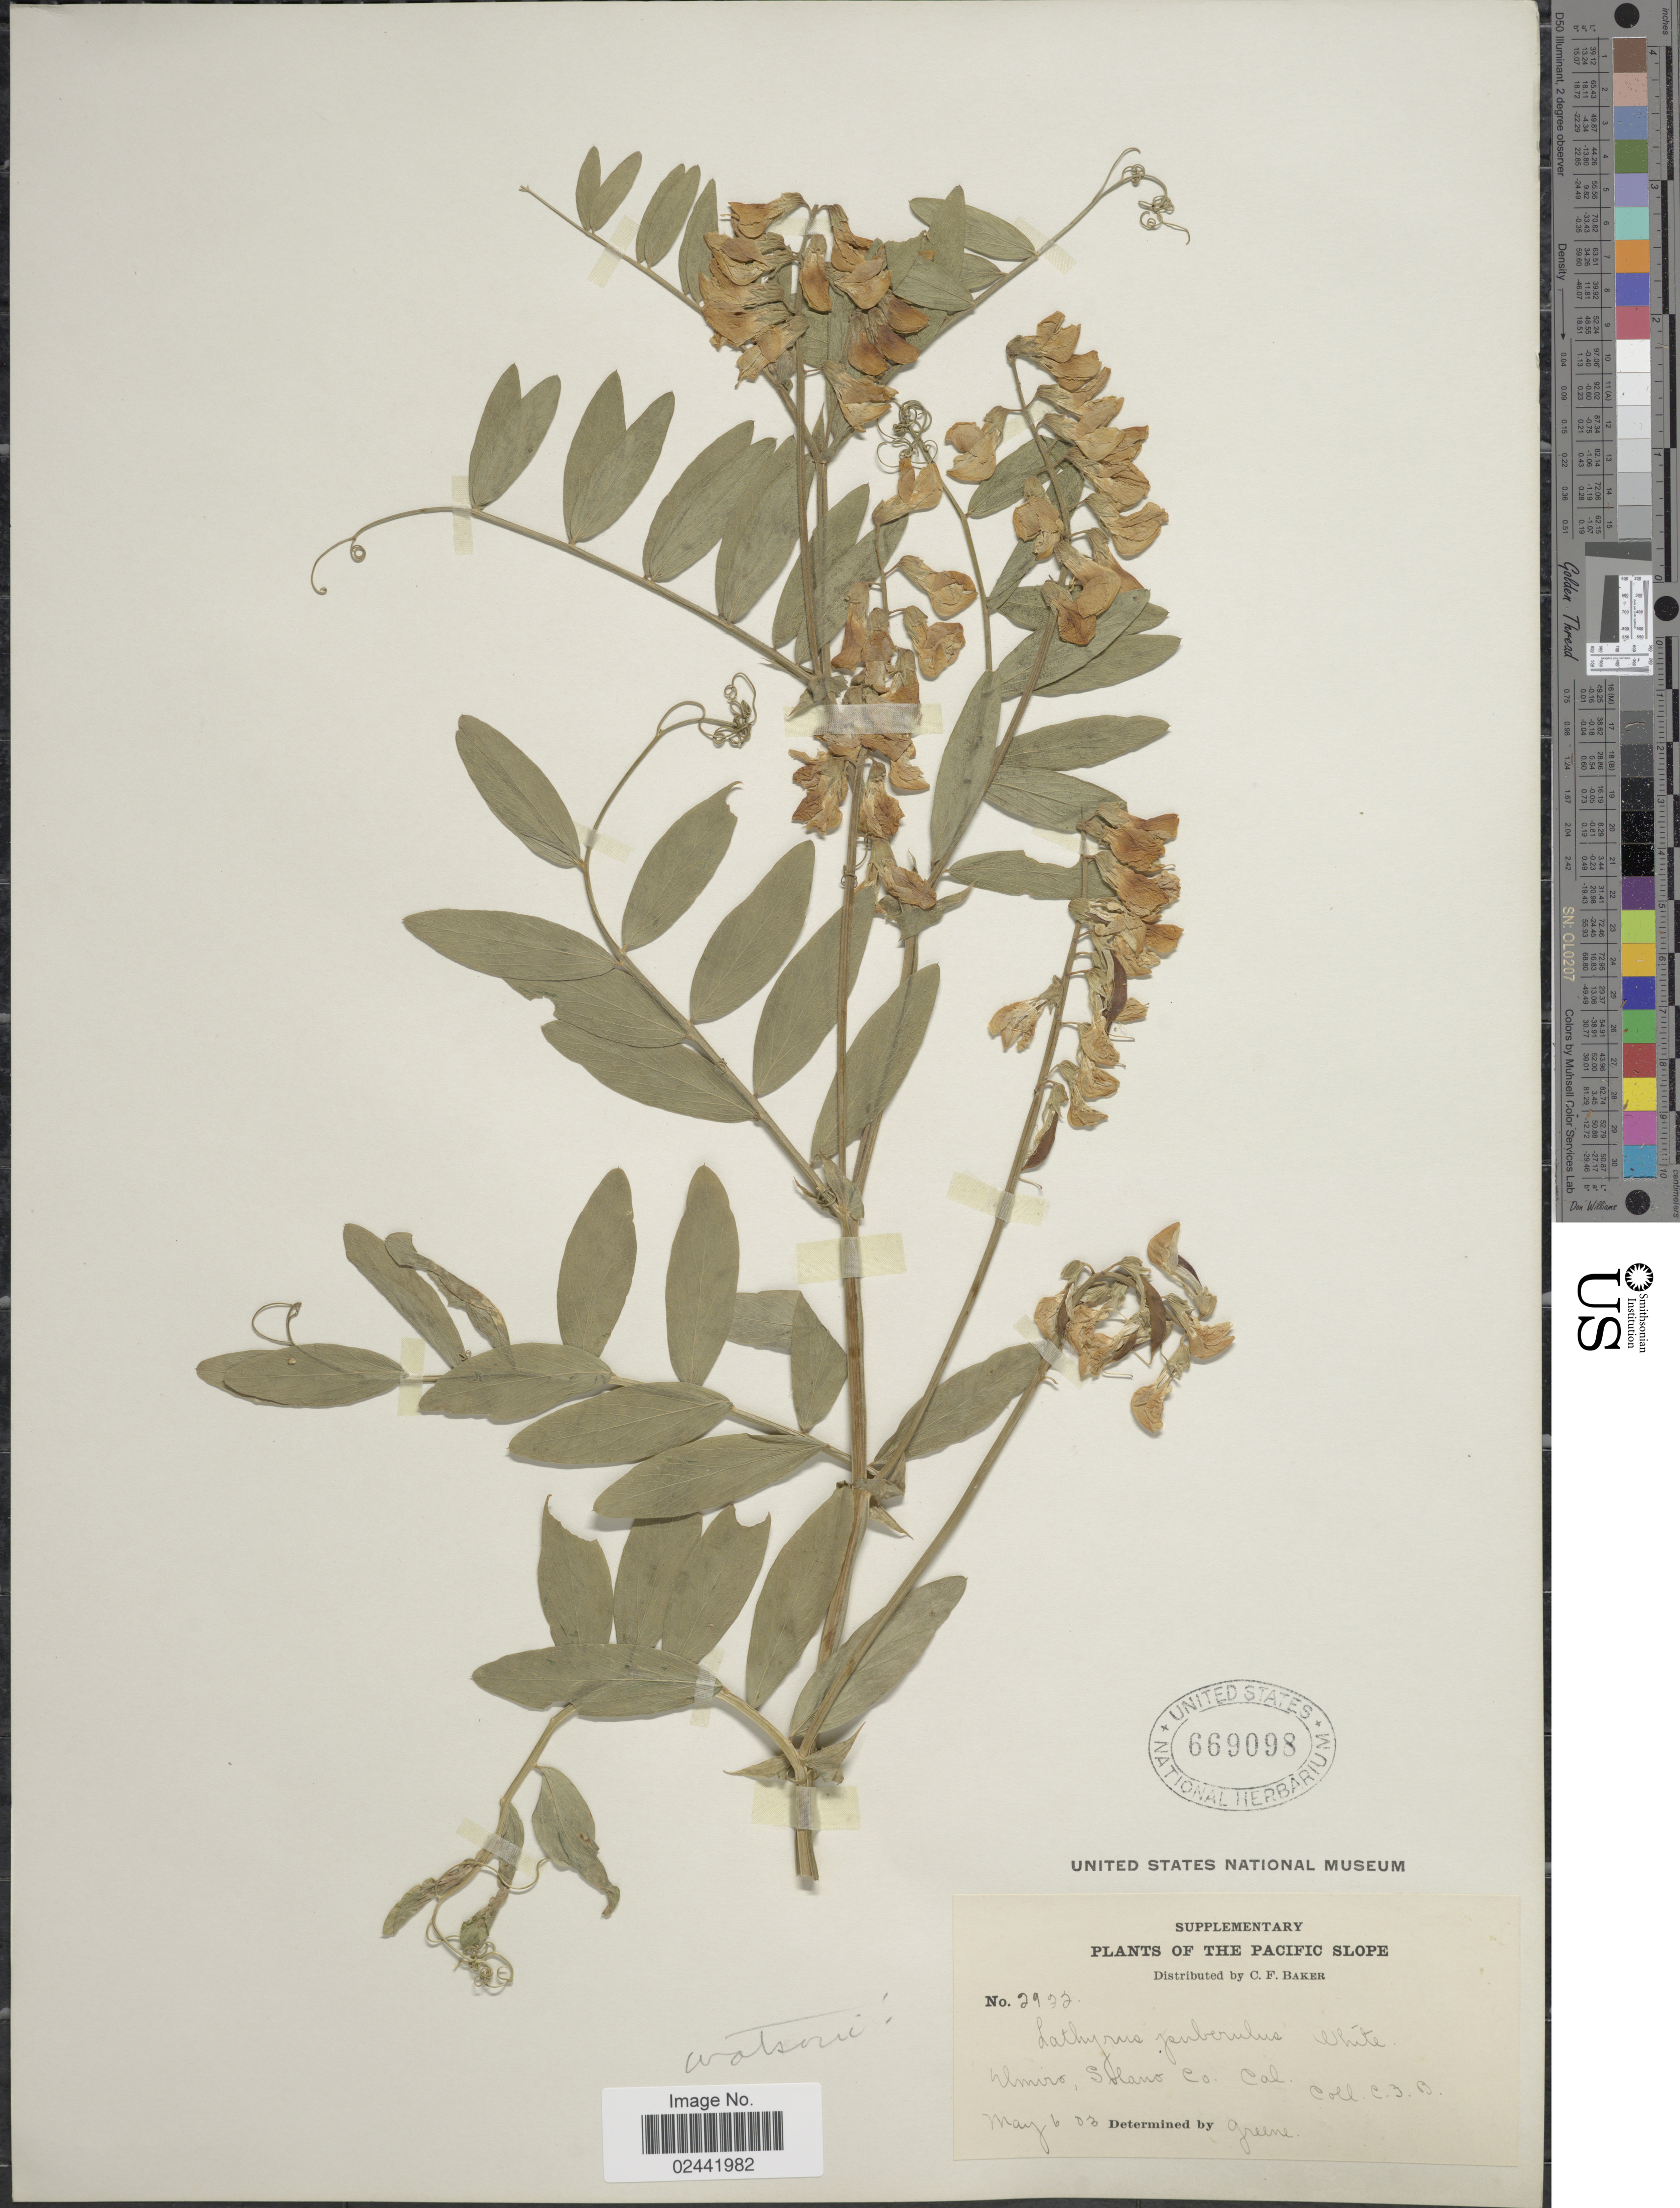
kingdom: Plantae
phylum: Tracheophyta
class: Magnoliopsida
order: Fabales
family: Fabaceae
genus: Lathyrus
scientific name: Lathyrus watsonii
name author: T.G. White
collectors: C. F. Baker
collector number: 2922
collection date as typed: Transcribed d/m/y: 6/5/3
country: United States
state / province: California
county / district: Solano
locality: Pacific Slope. Elmiro, Solano Co., Cal.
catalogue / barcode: US 669098